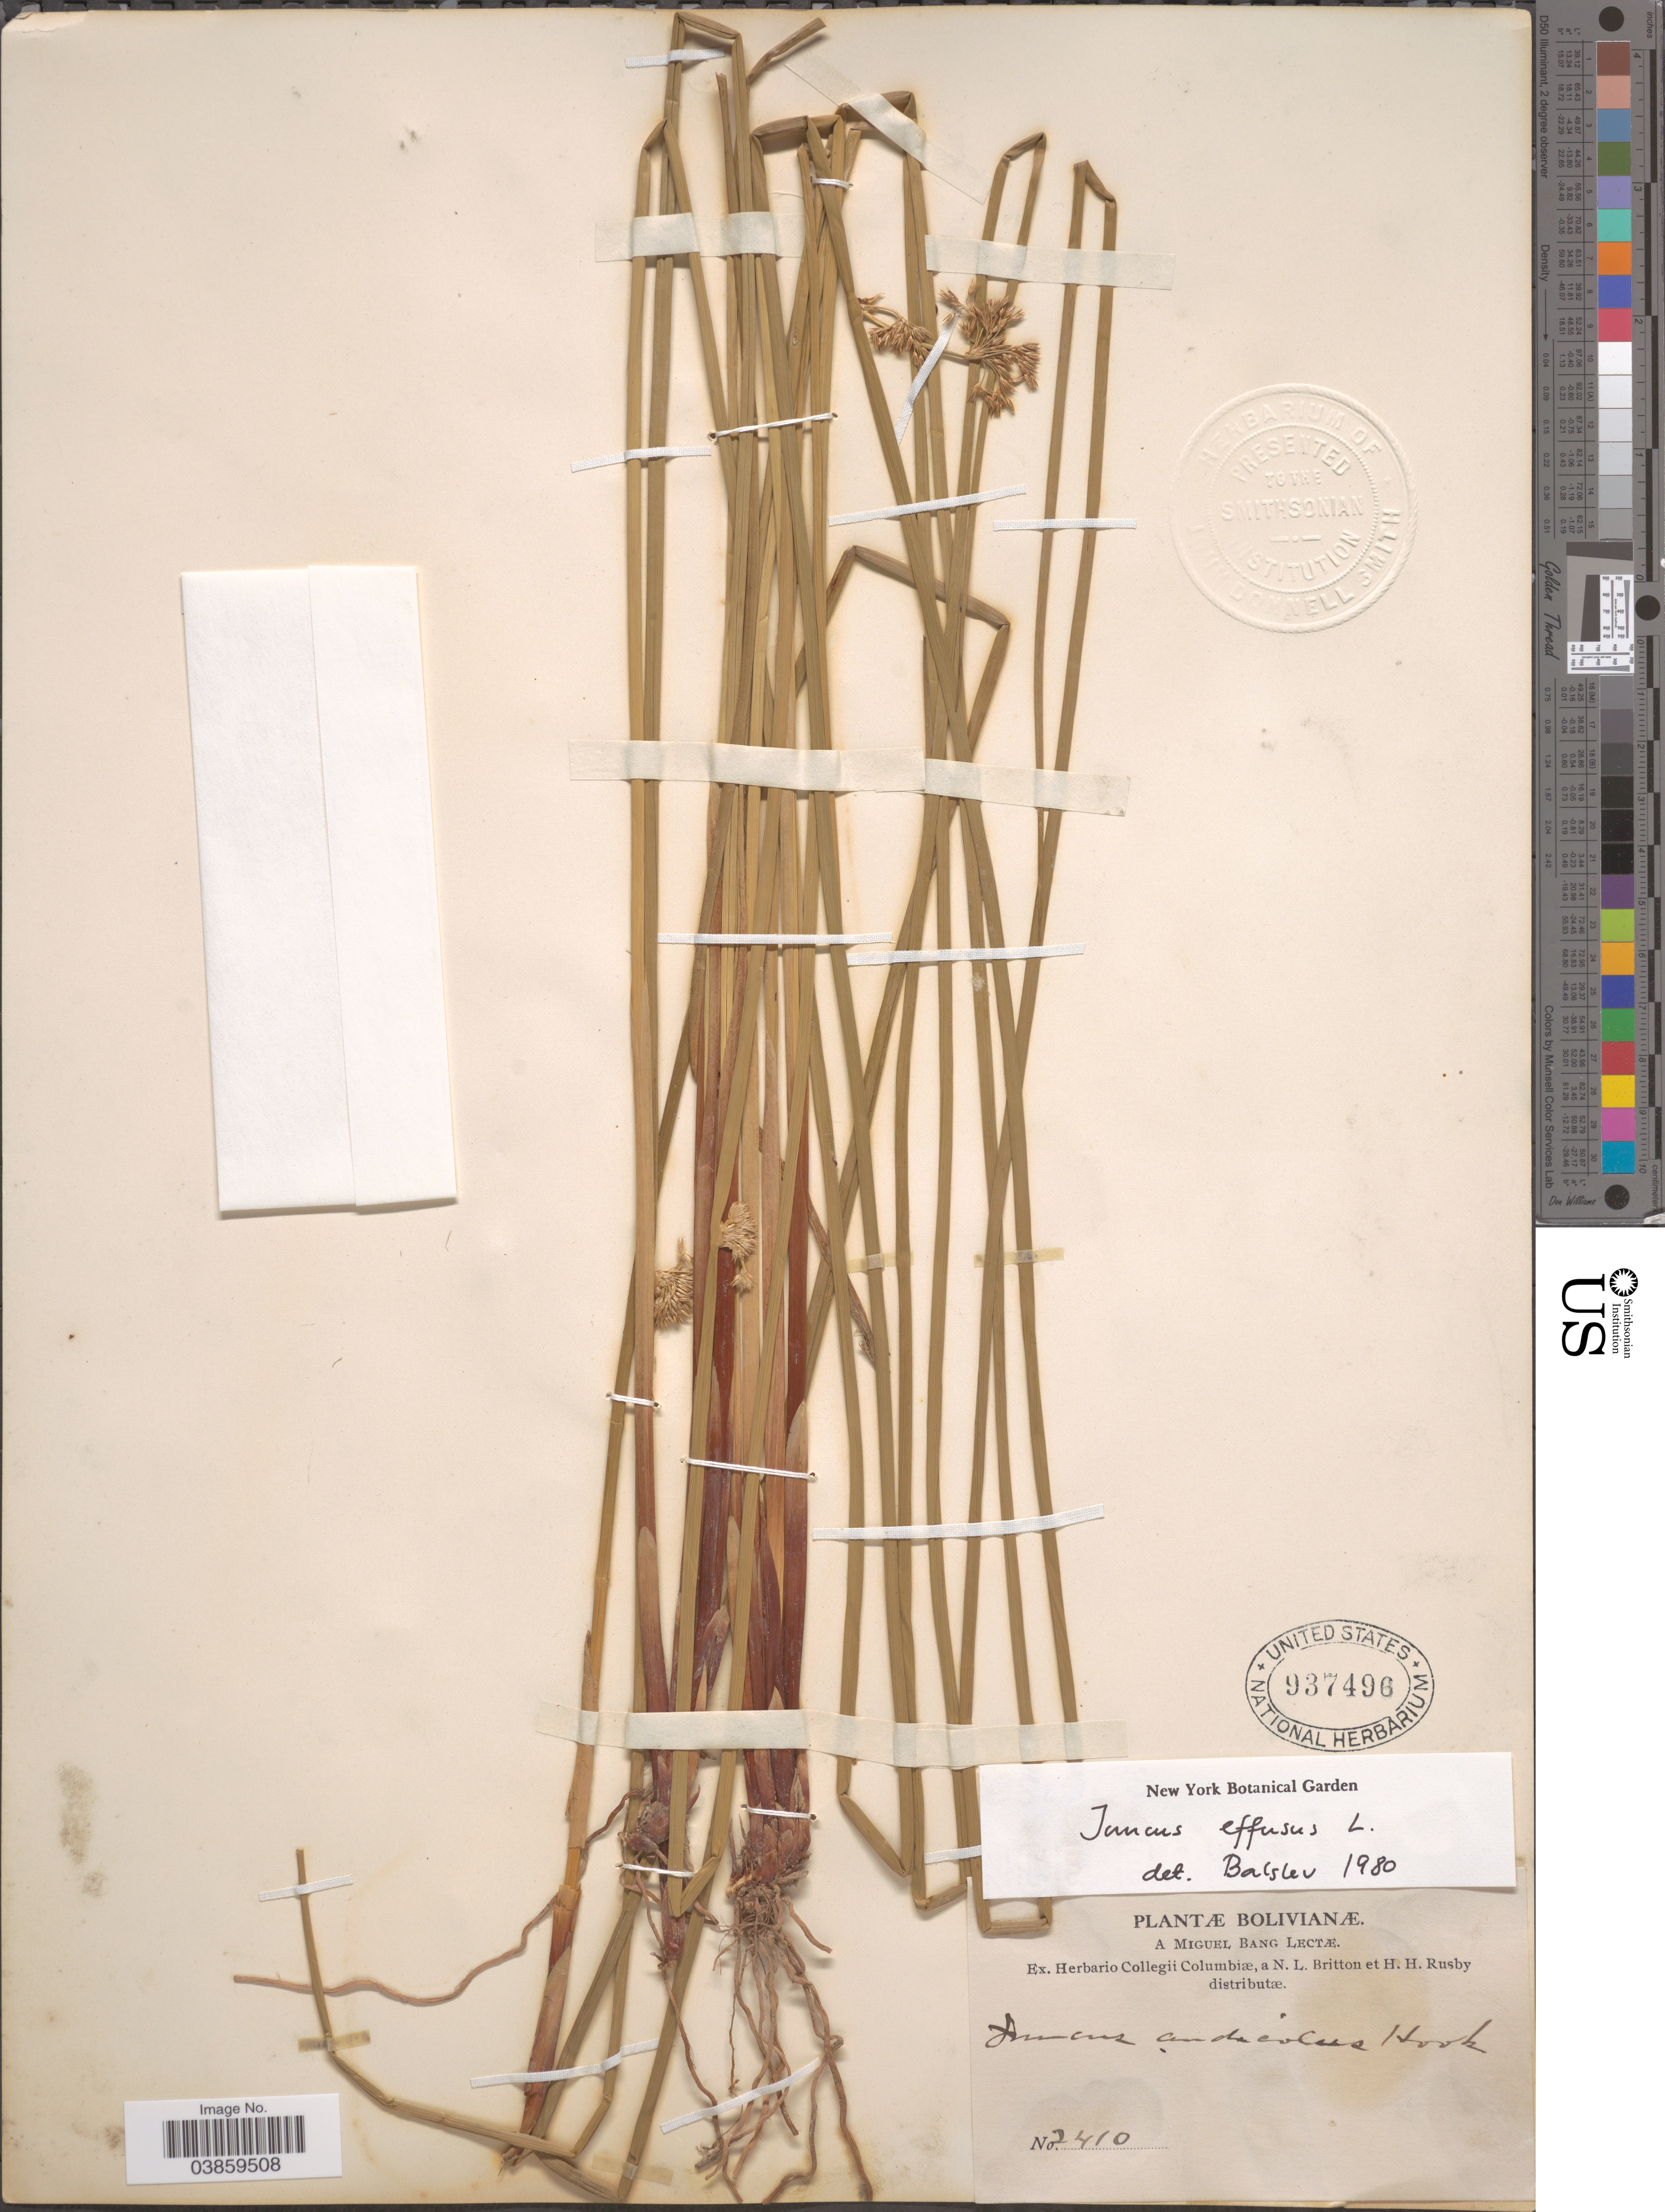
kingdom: Plantae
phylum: Tracheophyta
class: Liliopsida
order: Poales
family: Juncaceae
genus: Juncus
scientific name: Juncus effusus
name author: L.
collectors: M. Bang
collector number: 2410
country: Bolivia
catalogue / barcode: US 937496